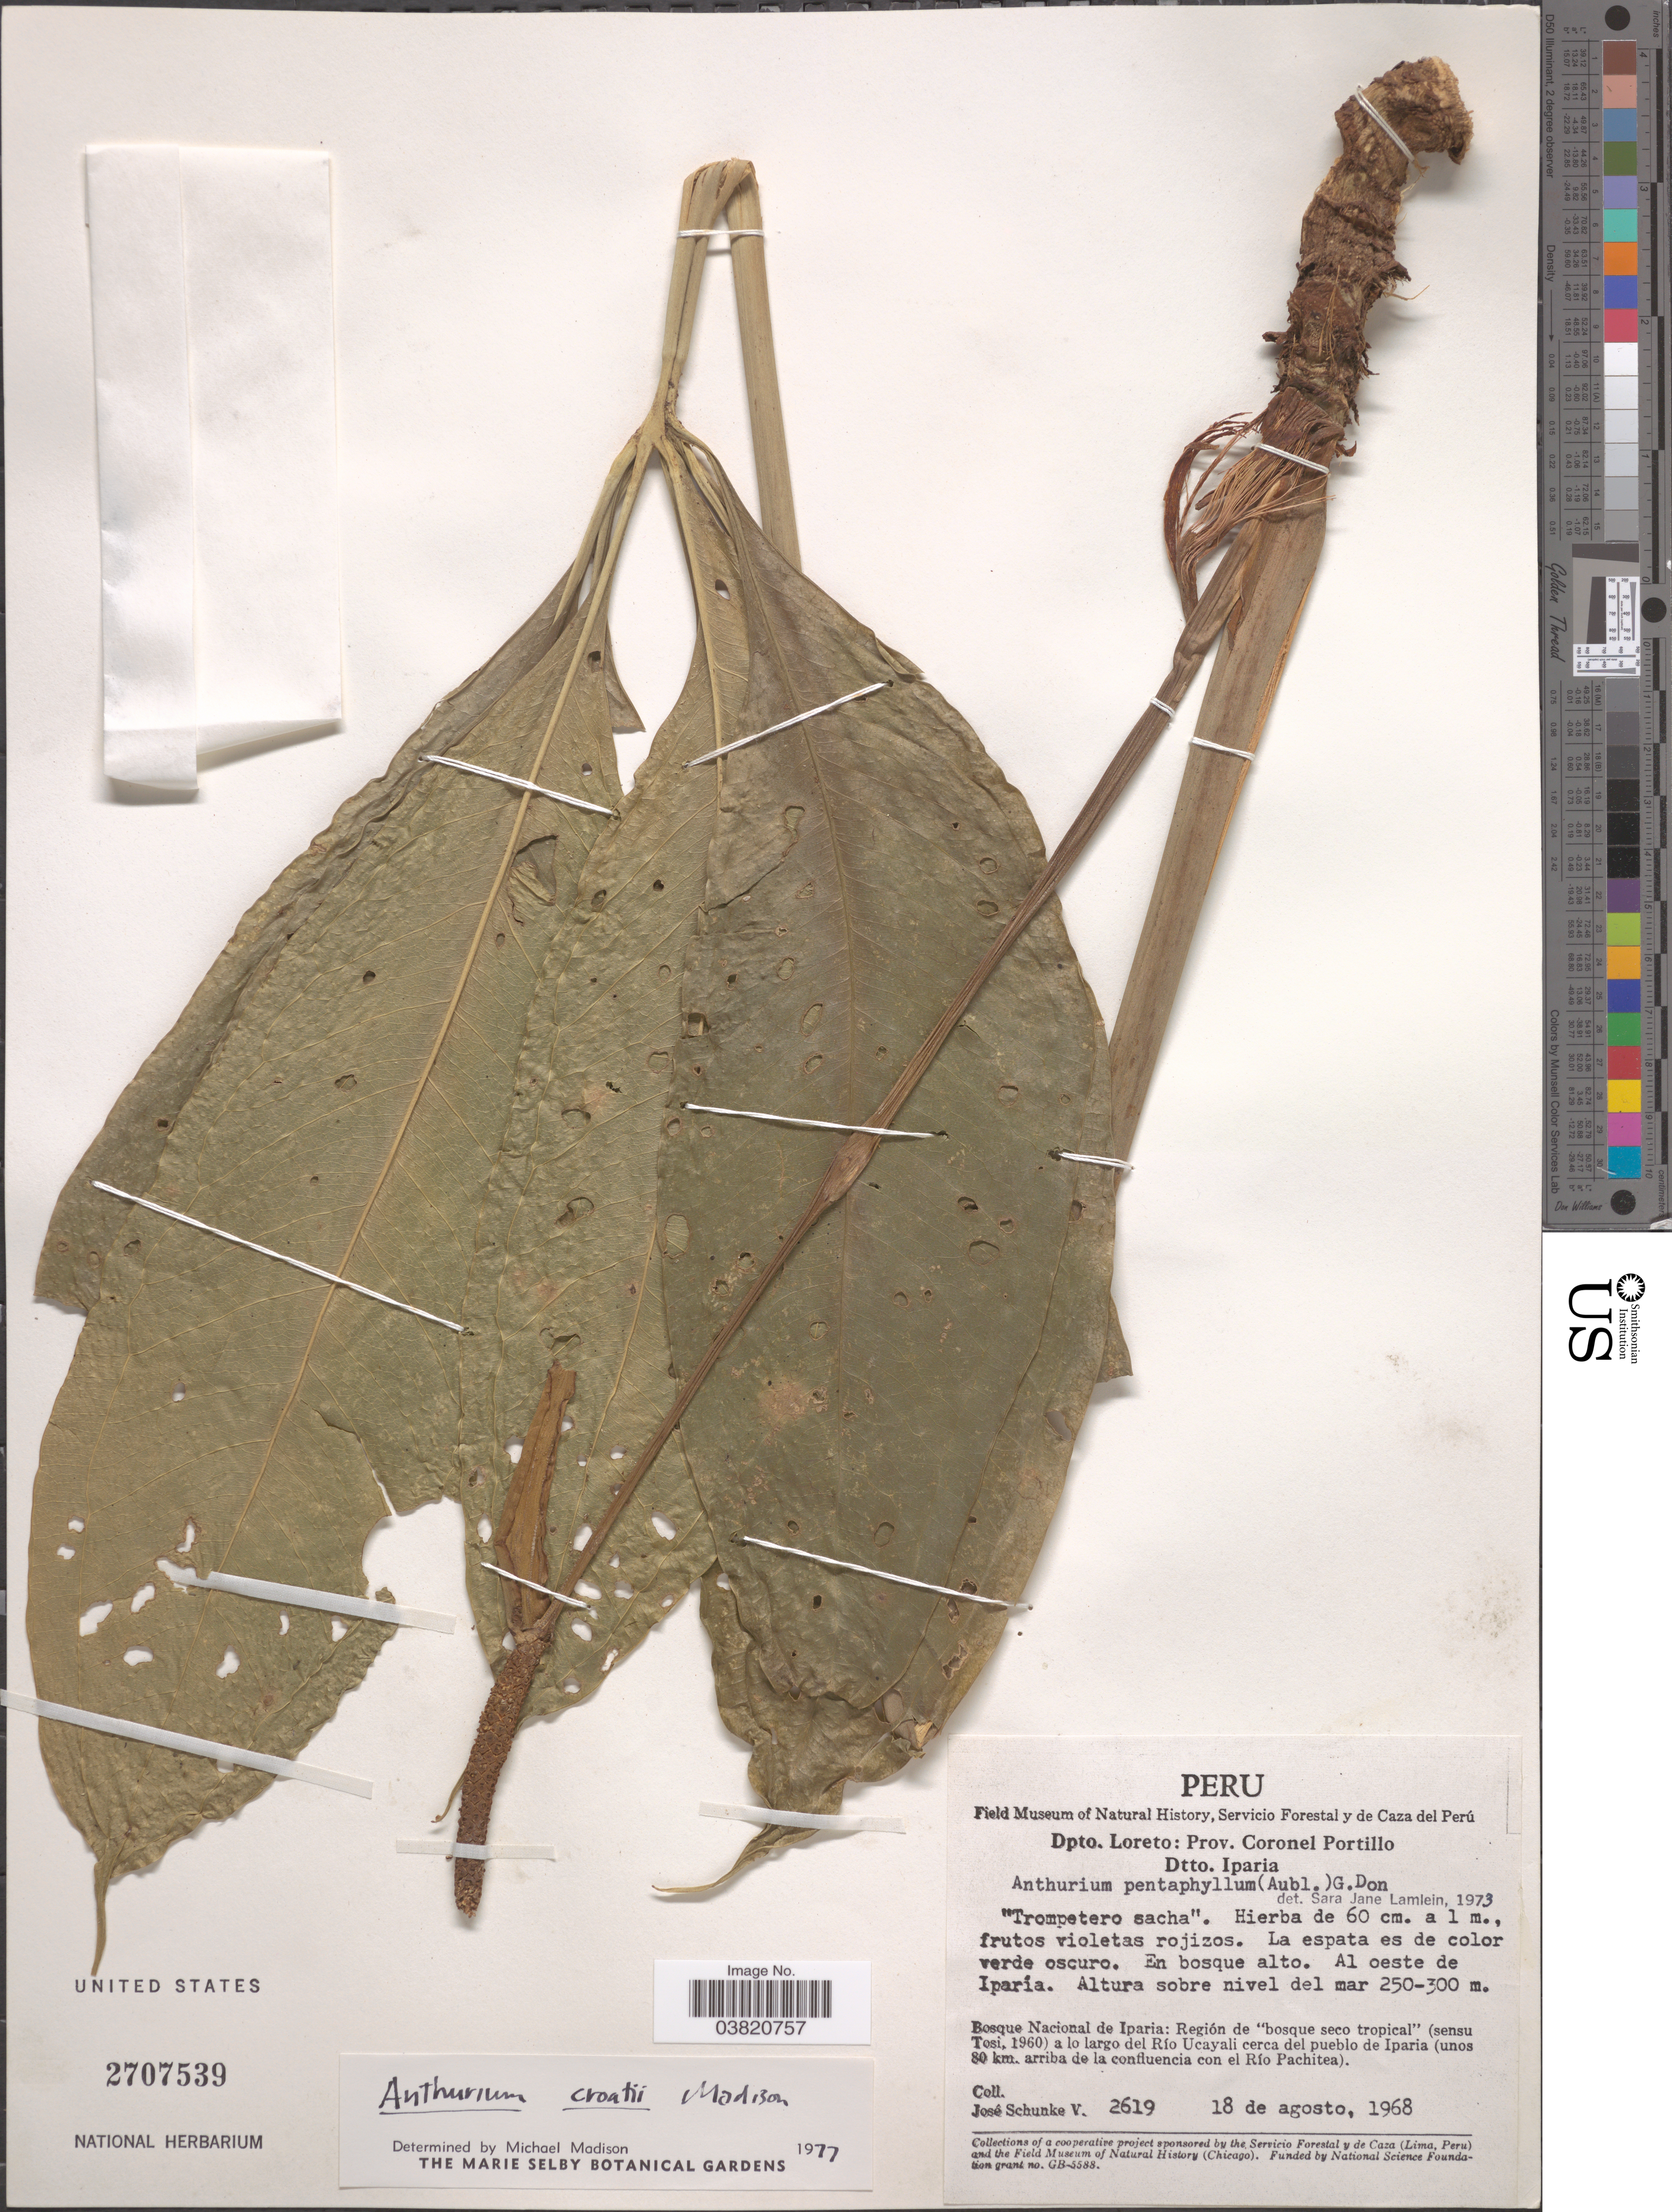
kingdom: Plantae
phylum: Tracheophyta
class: Liliopsida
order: Alismatales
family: Araceae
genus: Anthurium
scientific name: Anthurium croatii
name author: Madison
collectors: J. Schunke Vigo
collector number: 2619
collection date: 1968-08-18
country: Peru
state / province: Loreto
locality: Dpto. Loreto: Prov. Coronel Portillo. Dtto. Iparia. Al oeste de Iparia. Bosque Nacional de Iparia: Región de "bosque seco tropical" (sensu Tosi, 1960) a lo largo del Río Ucayali cerca del pueblo de Iparia (unos 80 km. arriba de la confluencia con el Río Pachitea).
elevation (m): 250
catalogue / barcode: US 2707539